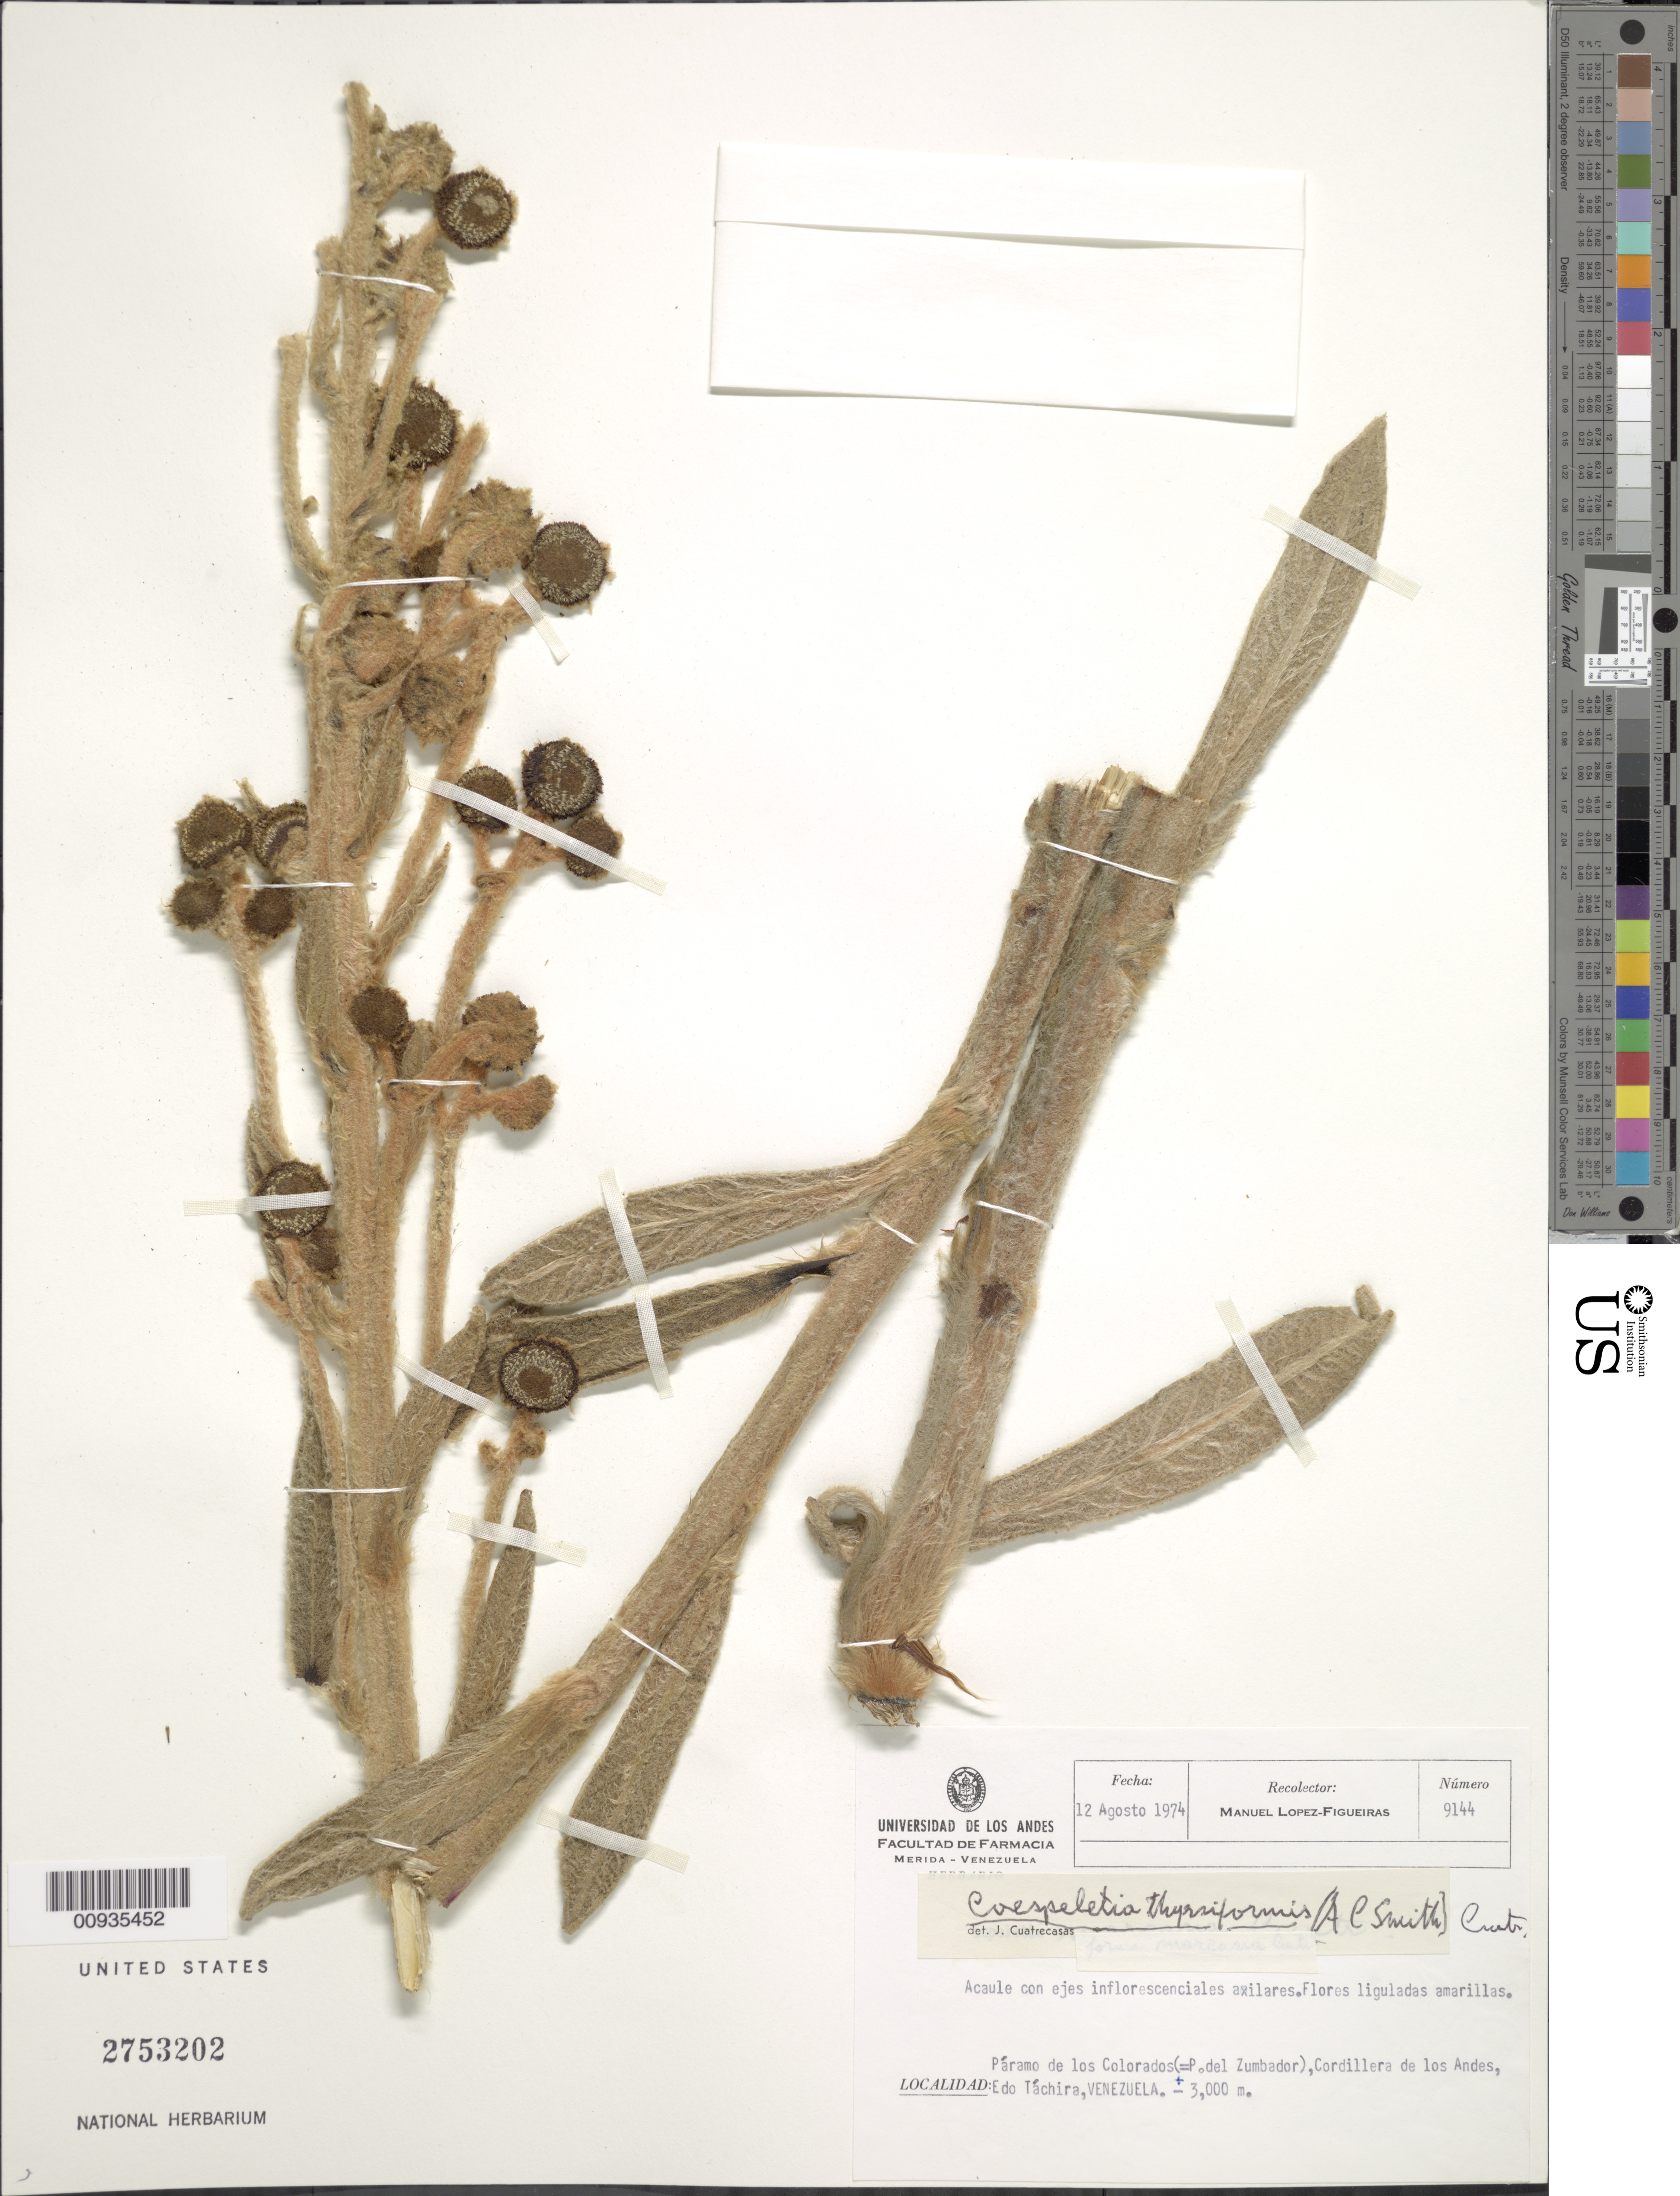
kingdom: Plantae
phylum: Tracheophyta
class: Magnoliopsida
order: Asterales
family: Asteraceae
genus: Coespeletia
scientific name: Coespeletia thyrsiformis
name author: (A.C. Sm.) Cuatrec.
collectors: M. López Figueiras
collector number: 9144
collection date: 1974-08-12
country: Venezuela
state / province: Tachira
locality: Paramo de los Colorados (=P. del Zumbador), Cordillera de los Andes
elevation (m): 3000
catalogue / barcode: US 2753202